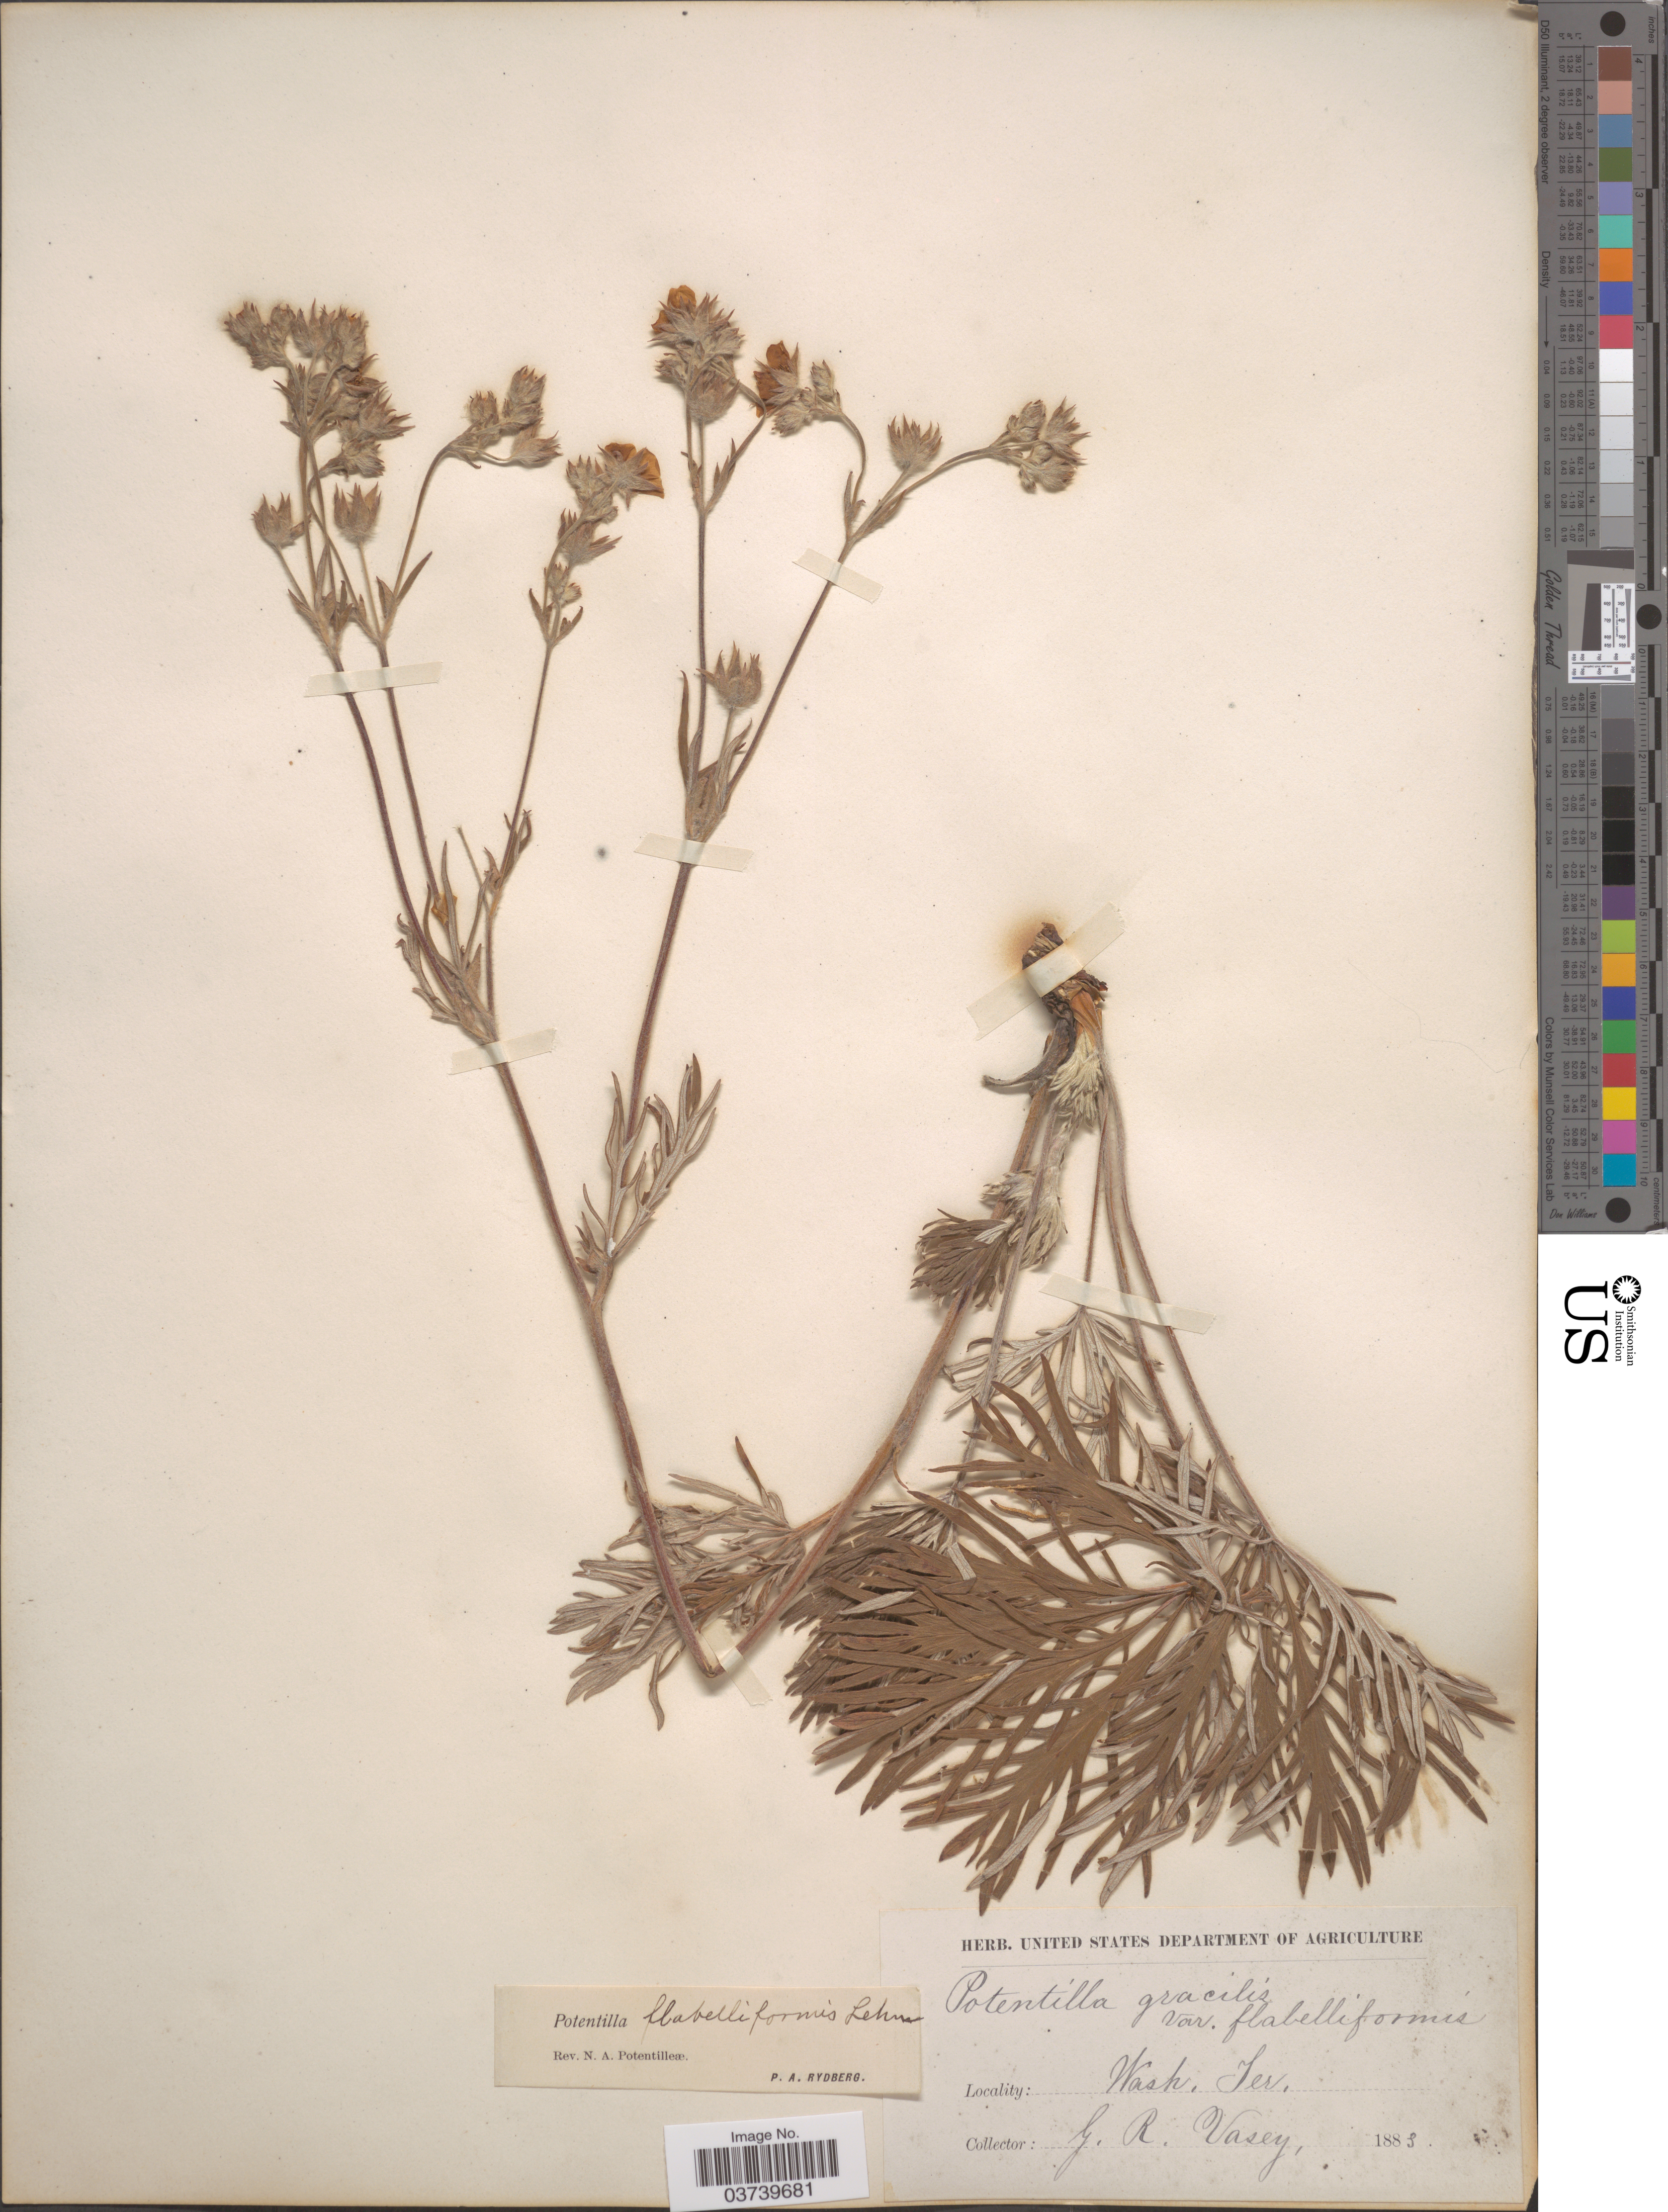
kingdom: Plantae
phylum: Tracheophyta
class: Magnoliopsida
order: Rosales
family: Rosaceae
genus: Potentilla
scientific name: Potentilla gracilis var. flabelliformis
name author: (Lehm.) Nutt.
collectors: G. R. Vasey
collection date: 1883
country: United States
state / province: Washington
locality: Wash. Ter.